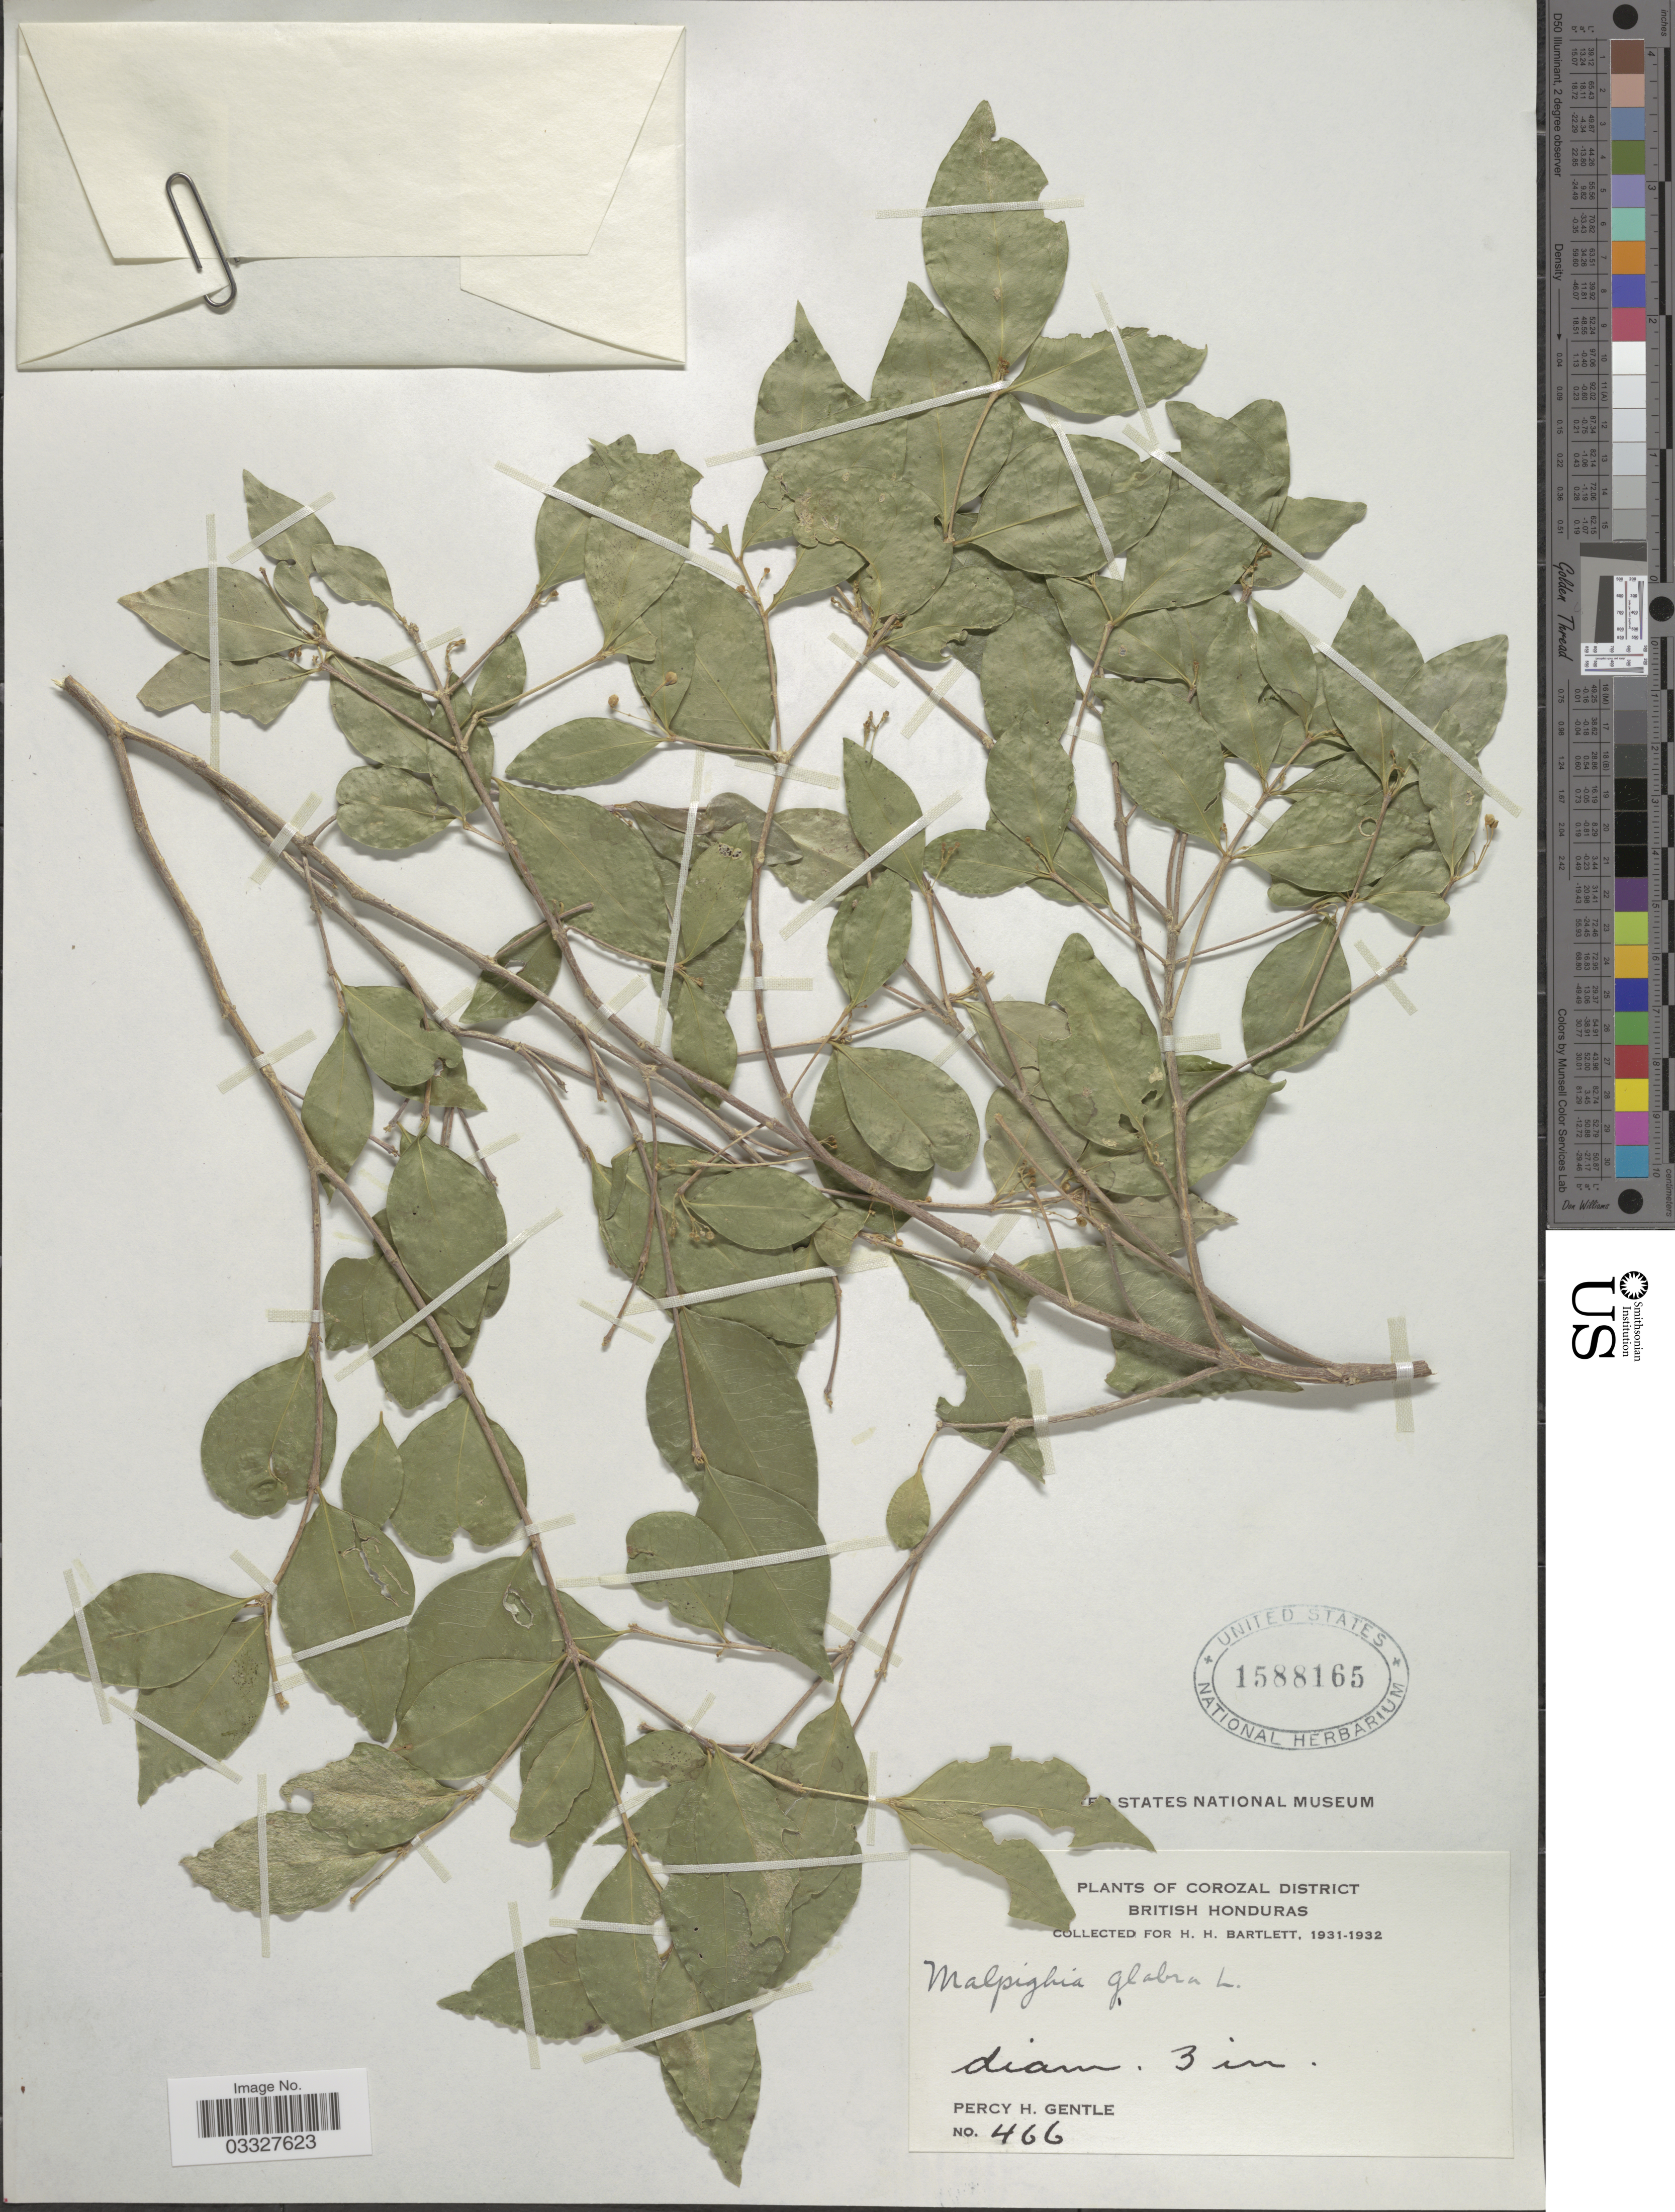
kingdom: Plantae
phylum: Tracheophyta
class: Magnoliopsida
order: Malpighiales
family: Malpighiaceae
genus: Malpighia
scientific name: Malpighia glabra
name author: L.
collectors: P. H. Gentle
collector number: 466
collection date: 1931/1932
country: Belize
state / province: Corozal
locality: Corozal District, British Honduras.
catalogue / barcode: US 1588165